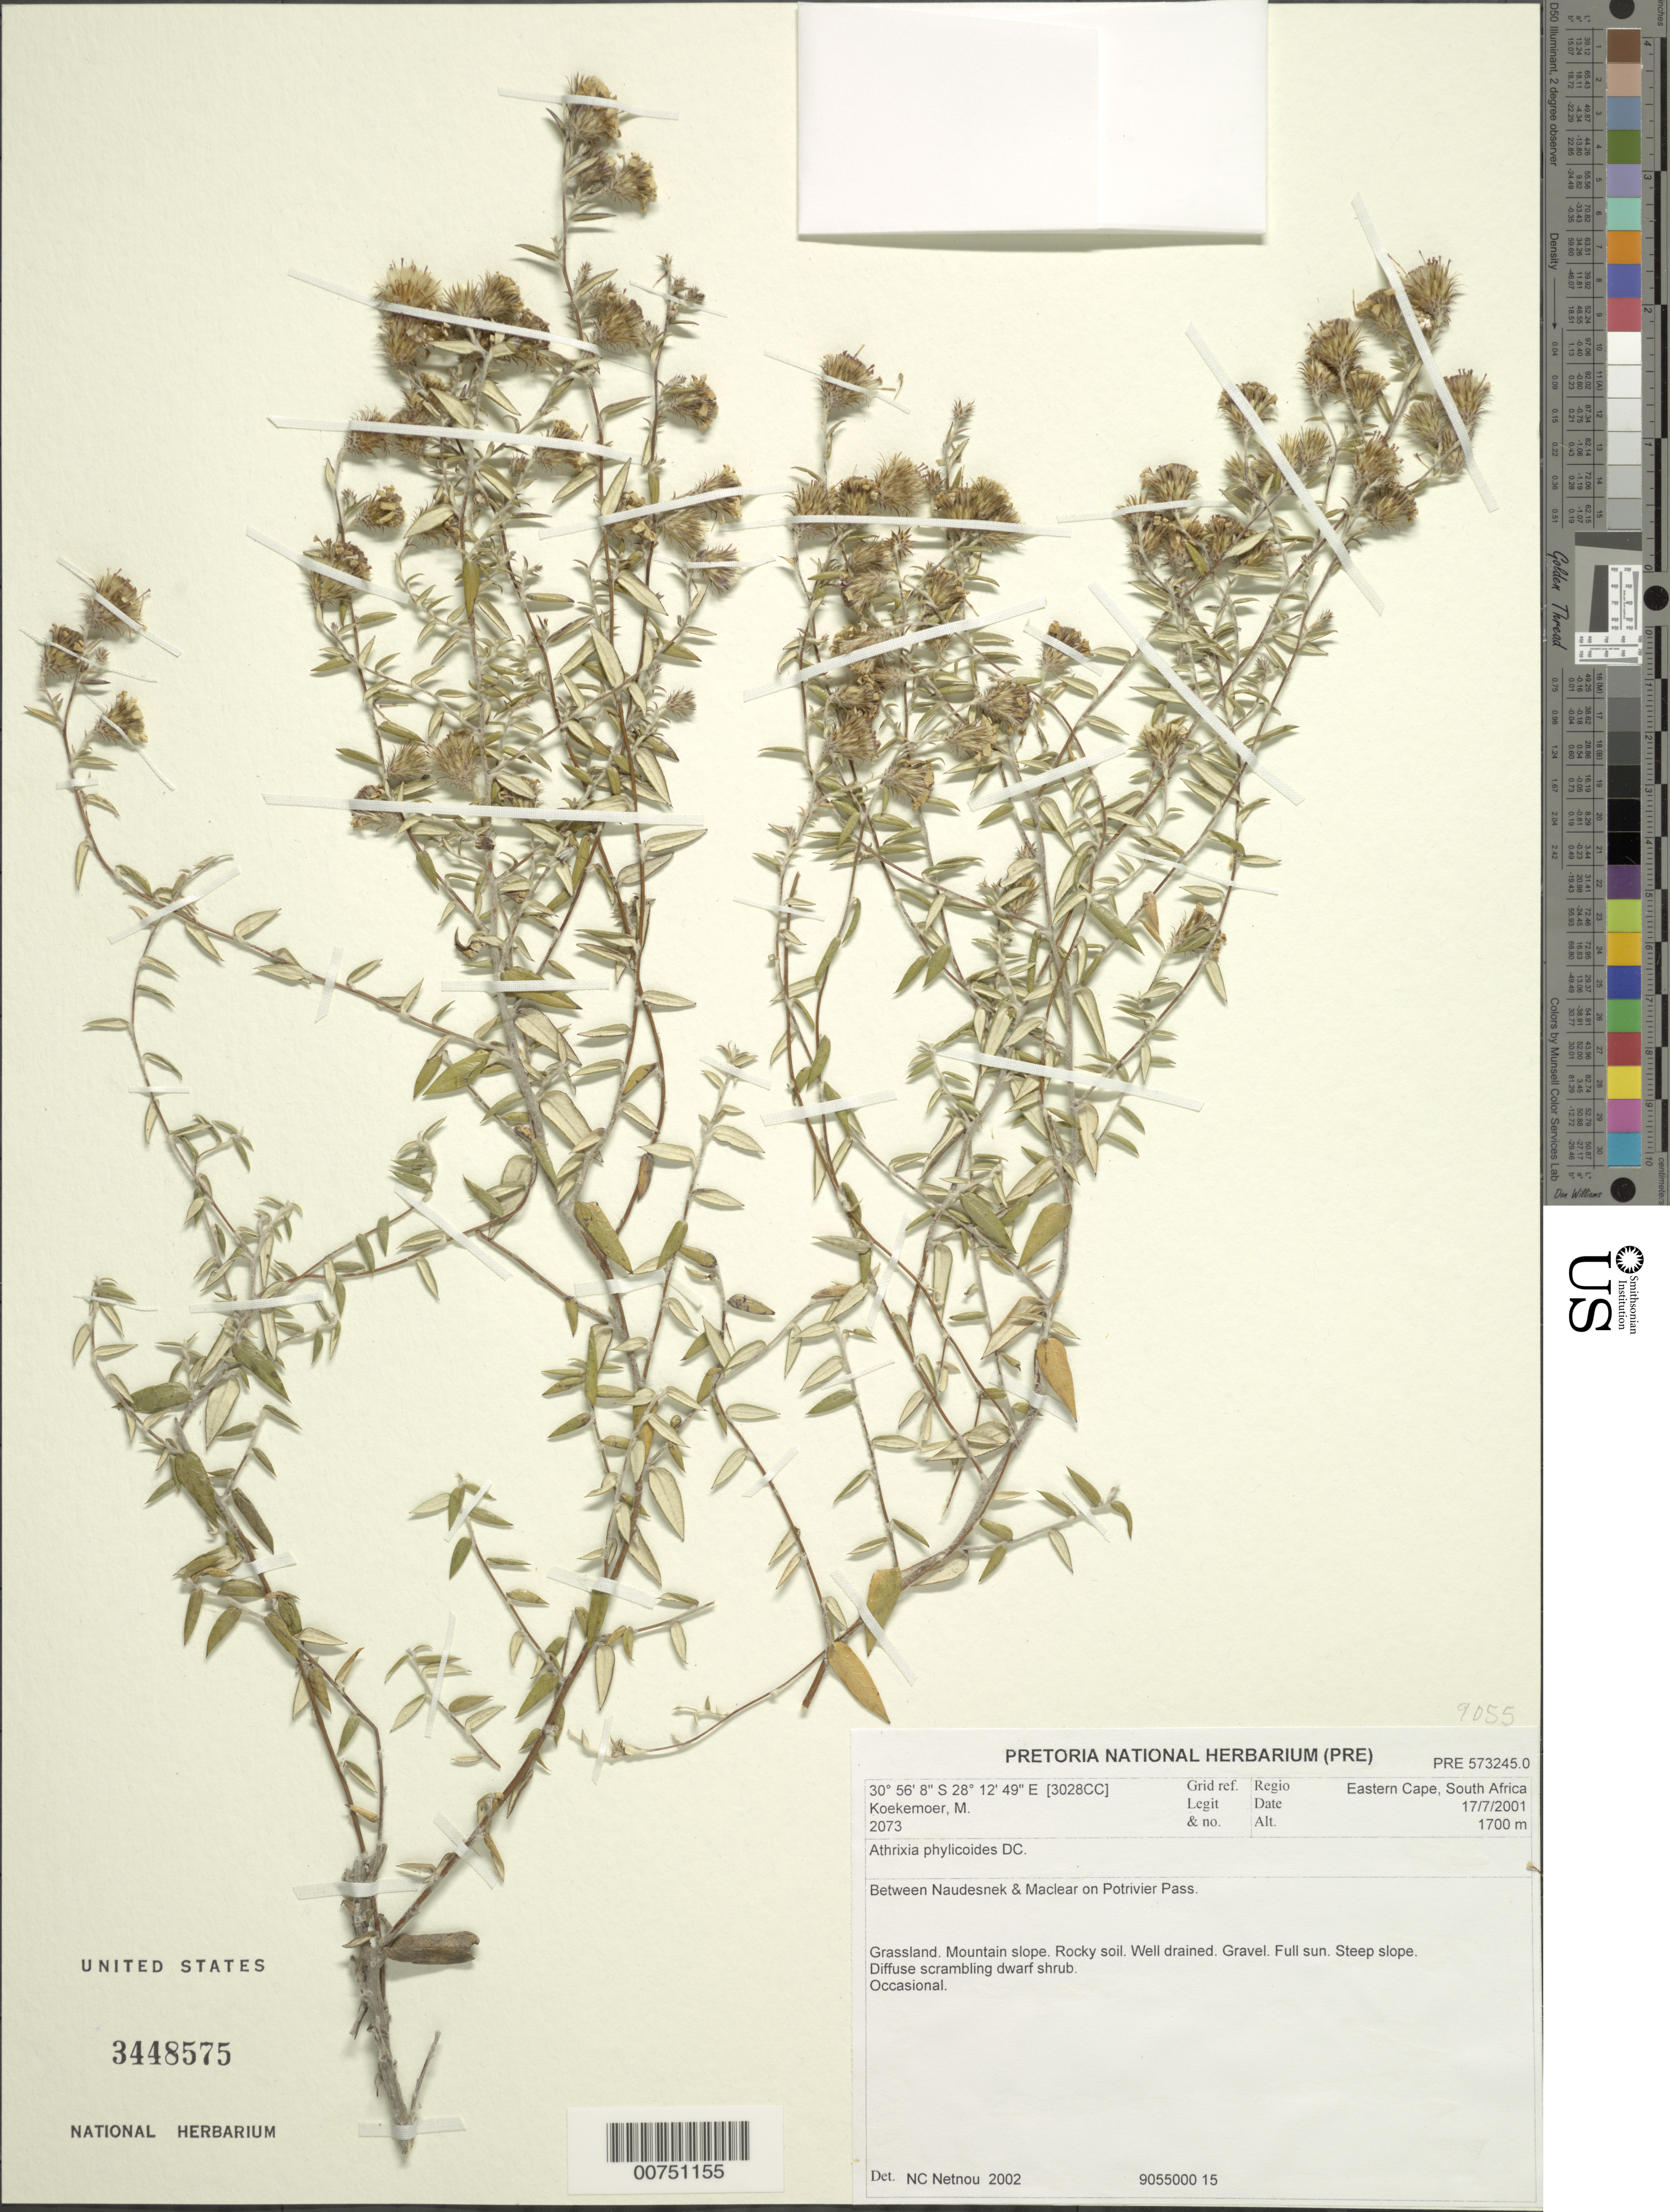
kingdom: Plantae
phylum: Tracheophyta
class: Magnoliopsida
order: Asterales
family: Asteraceae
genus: Athrixia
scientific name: Athrixia phylicoides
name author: DC.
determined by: Netnou, N. C.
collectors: M. Koekemoer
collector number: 2073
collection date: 2001-07-17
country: South Africa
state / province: Eastern Cape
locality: between Naudesnek and Maclear on Potrivier Pass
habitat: Grassland; mountain slope, rocky soil, well-drained, gravel, full sun, steep slope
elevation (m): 1700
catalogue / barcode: US 3448575